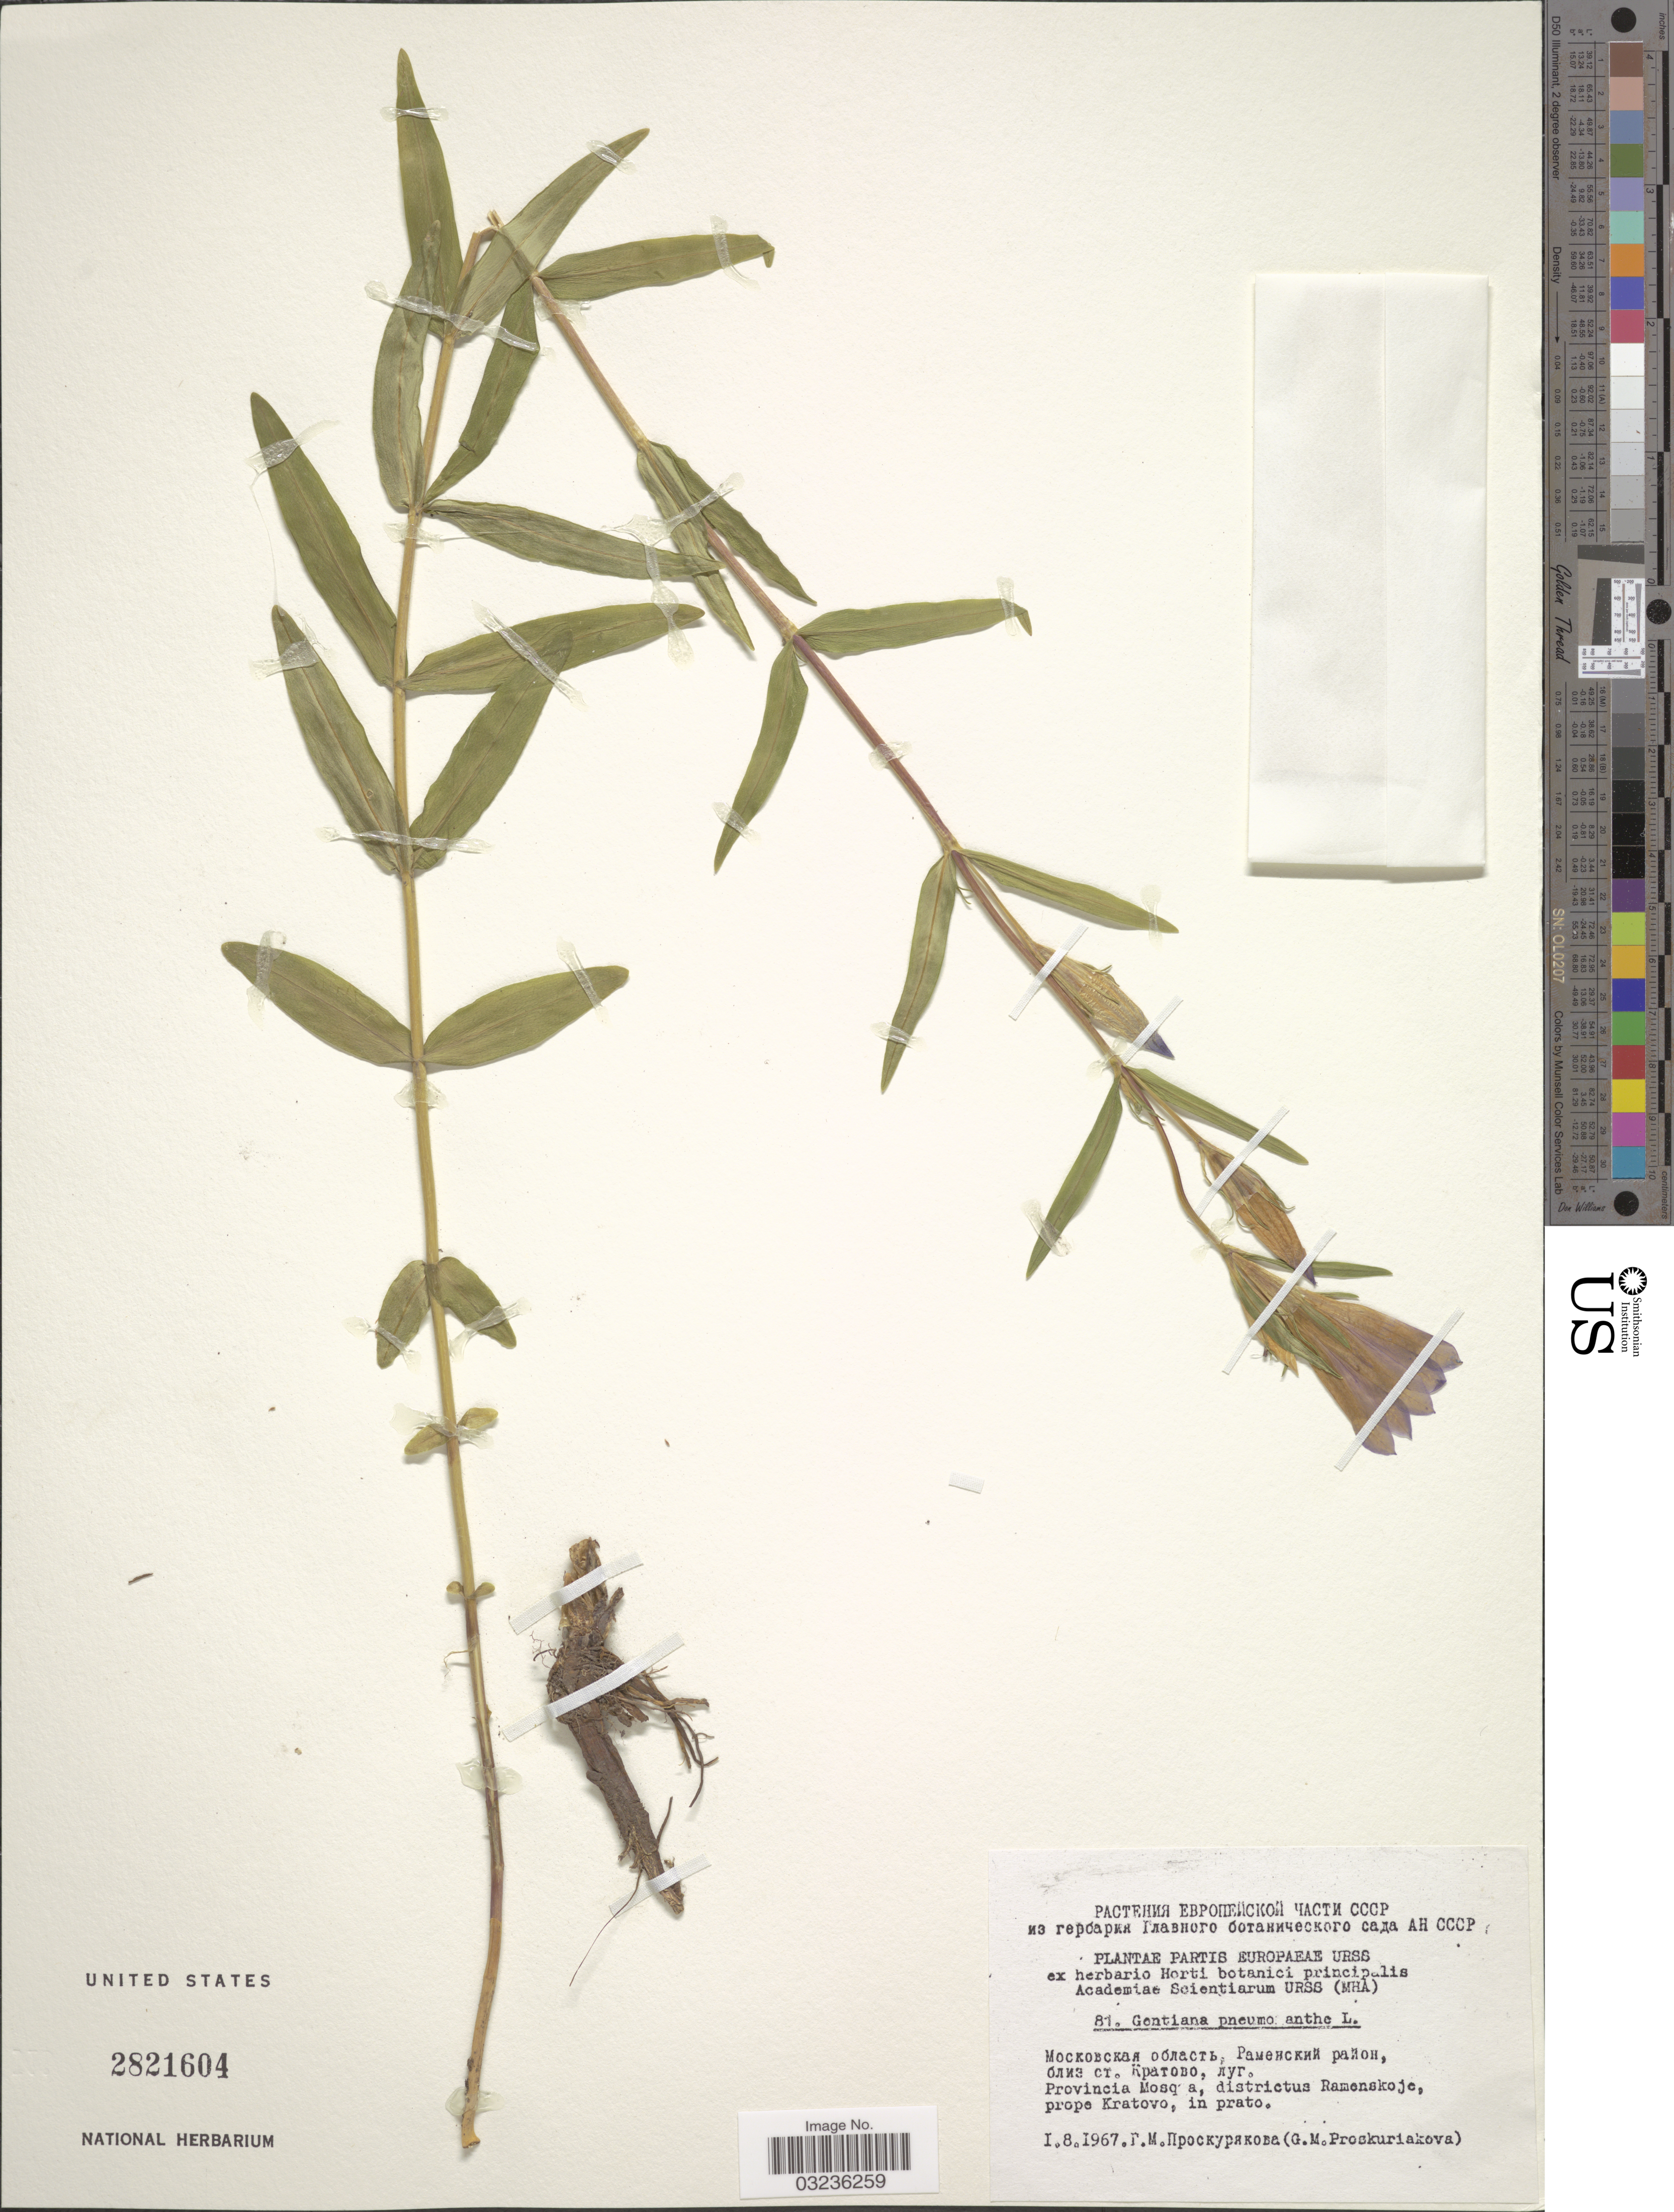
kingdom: Plantae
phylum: Tracheophyta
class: Magnoliopsida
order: Gentianales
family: Gentianaceae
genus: Gentiana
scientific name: Gentiana pneumonanthe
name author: L.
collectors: G. Proskuriakova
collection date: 1967-08-01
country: North Macedonia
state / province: Kratovo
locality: Provincia Mosq [illegible text]a districtus Ramenskoje, prope Kratovo, in prato. Partis Europaeae URSS.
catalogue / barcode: US 2821604